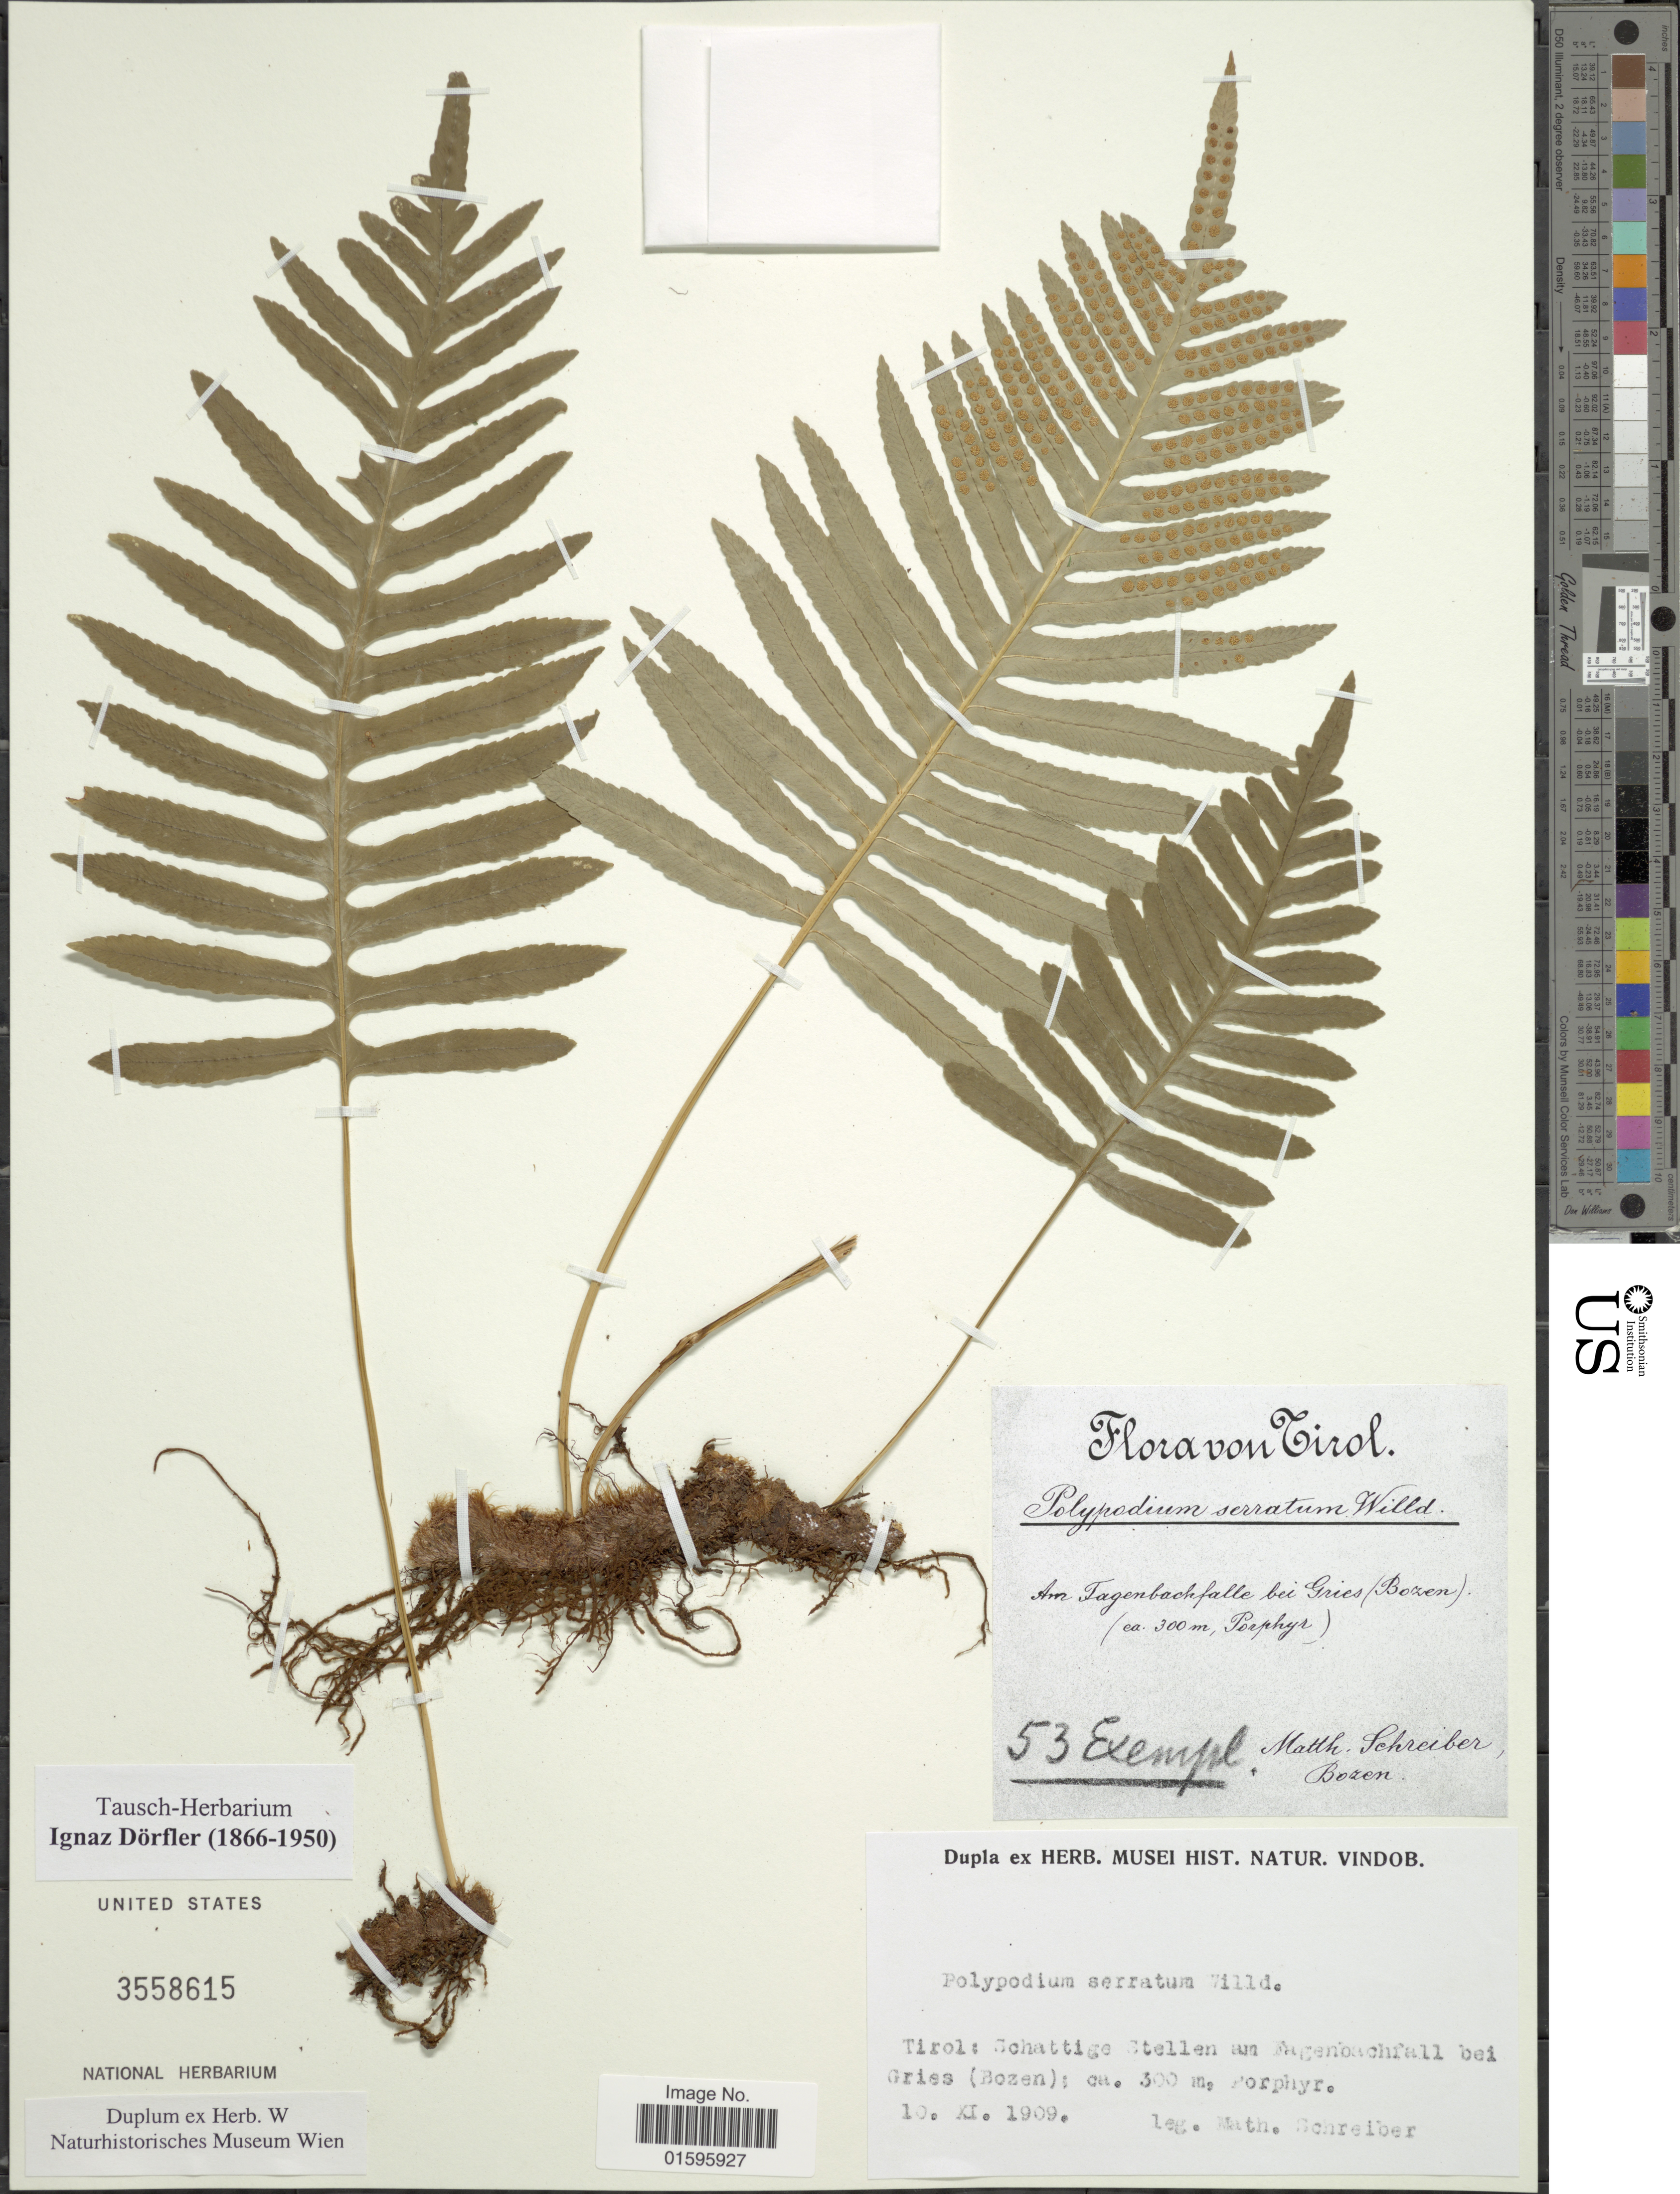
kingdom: Plantae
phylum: Tracheophyta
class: Polypodiopsida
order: Polypodiales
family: Polypodiaceae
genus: Polypodium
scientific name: Polypodium serratum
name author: Willd.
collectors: M. Schreiber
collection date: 1909-11-10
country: Austria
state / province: Tirol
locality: Am Tagenbachfalle bei Gries (Bozen), Schattige Stellen aum Fagenoachfall bei Gries (Bozen) [interpreted]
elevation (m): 300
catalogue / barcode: US 3558615